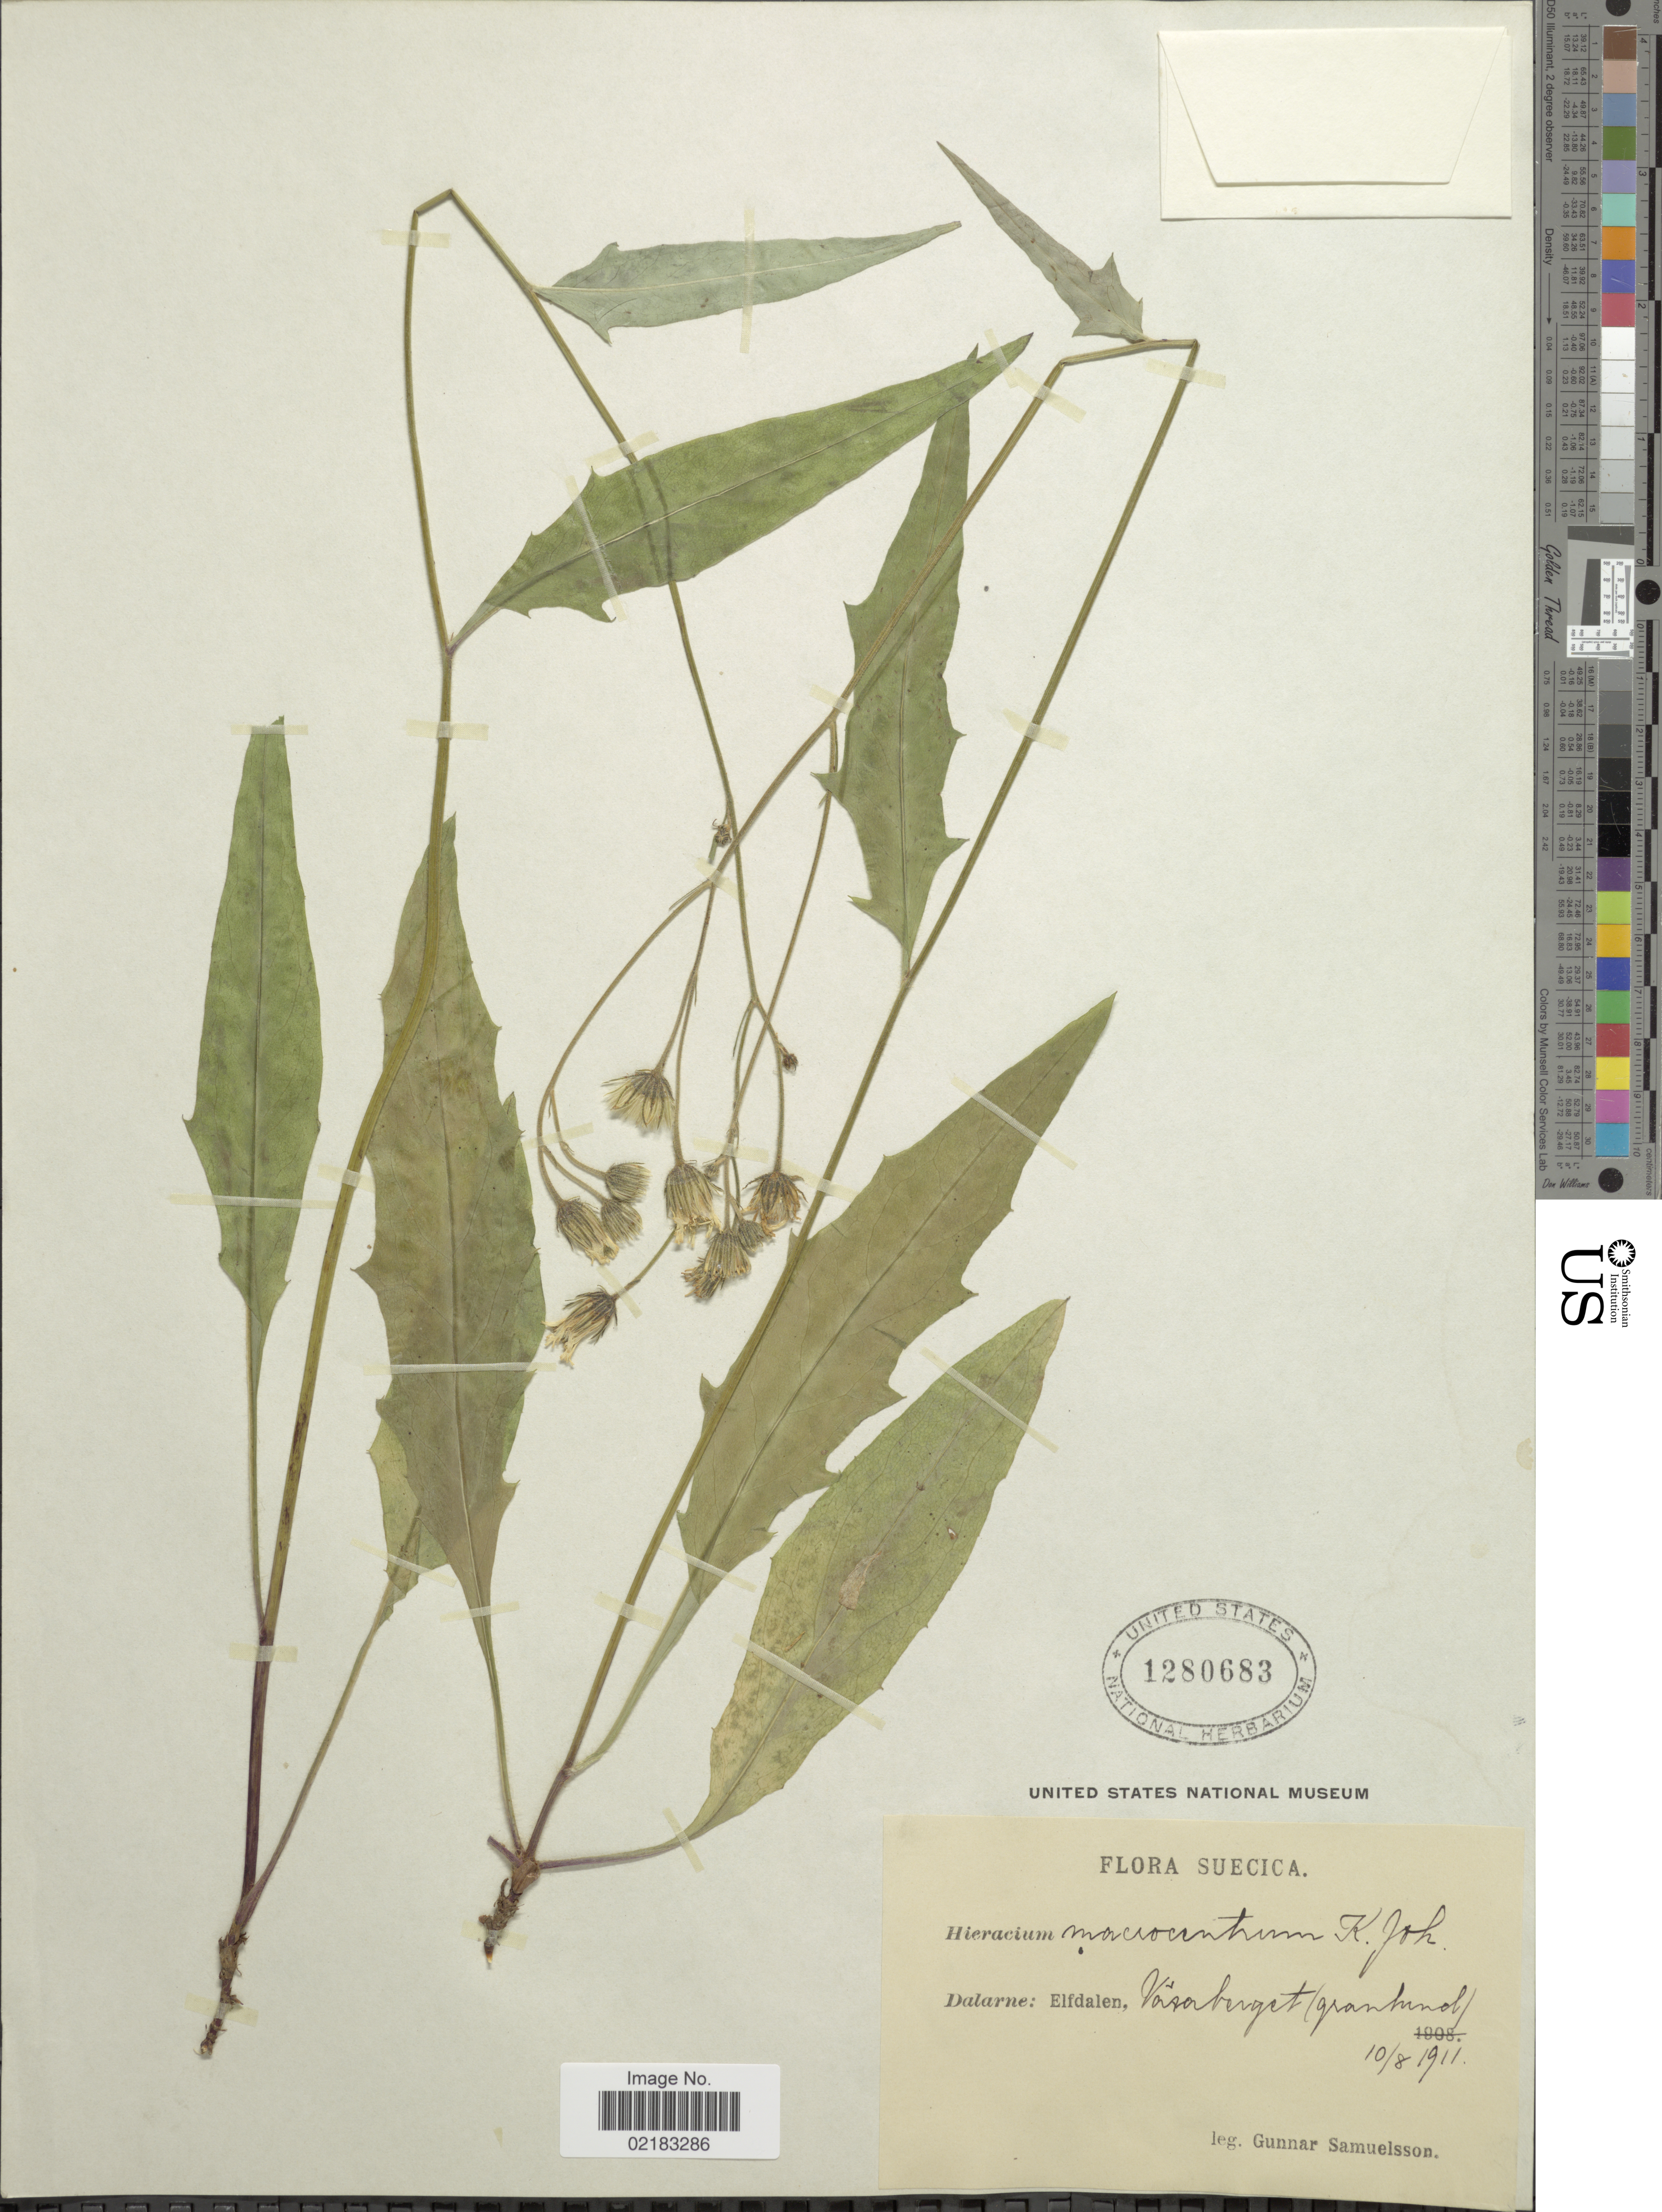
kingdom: Plantae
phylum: Tracheophyta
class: Magnoliopsida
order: Asterales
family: Asteraceae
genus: Hieracium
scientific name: Hieracium macrocentrum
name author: (Johanss.) Johanss.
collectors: G. Samuelsson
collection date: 1911-08-10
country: Sweden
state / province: Dalarna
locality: Dalarne: Elfdalen, Vasaberget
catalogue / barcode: US 1280683